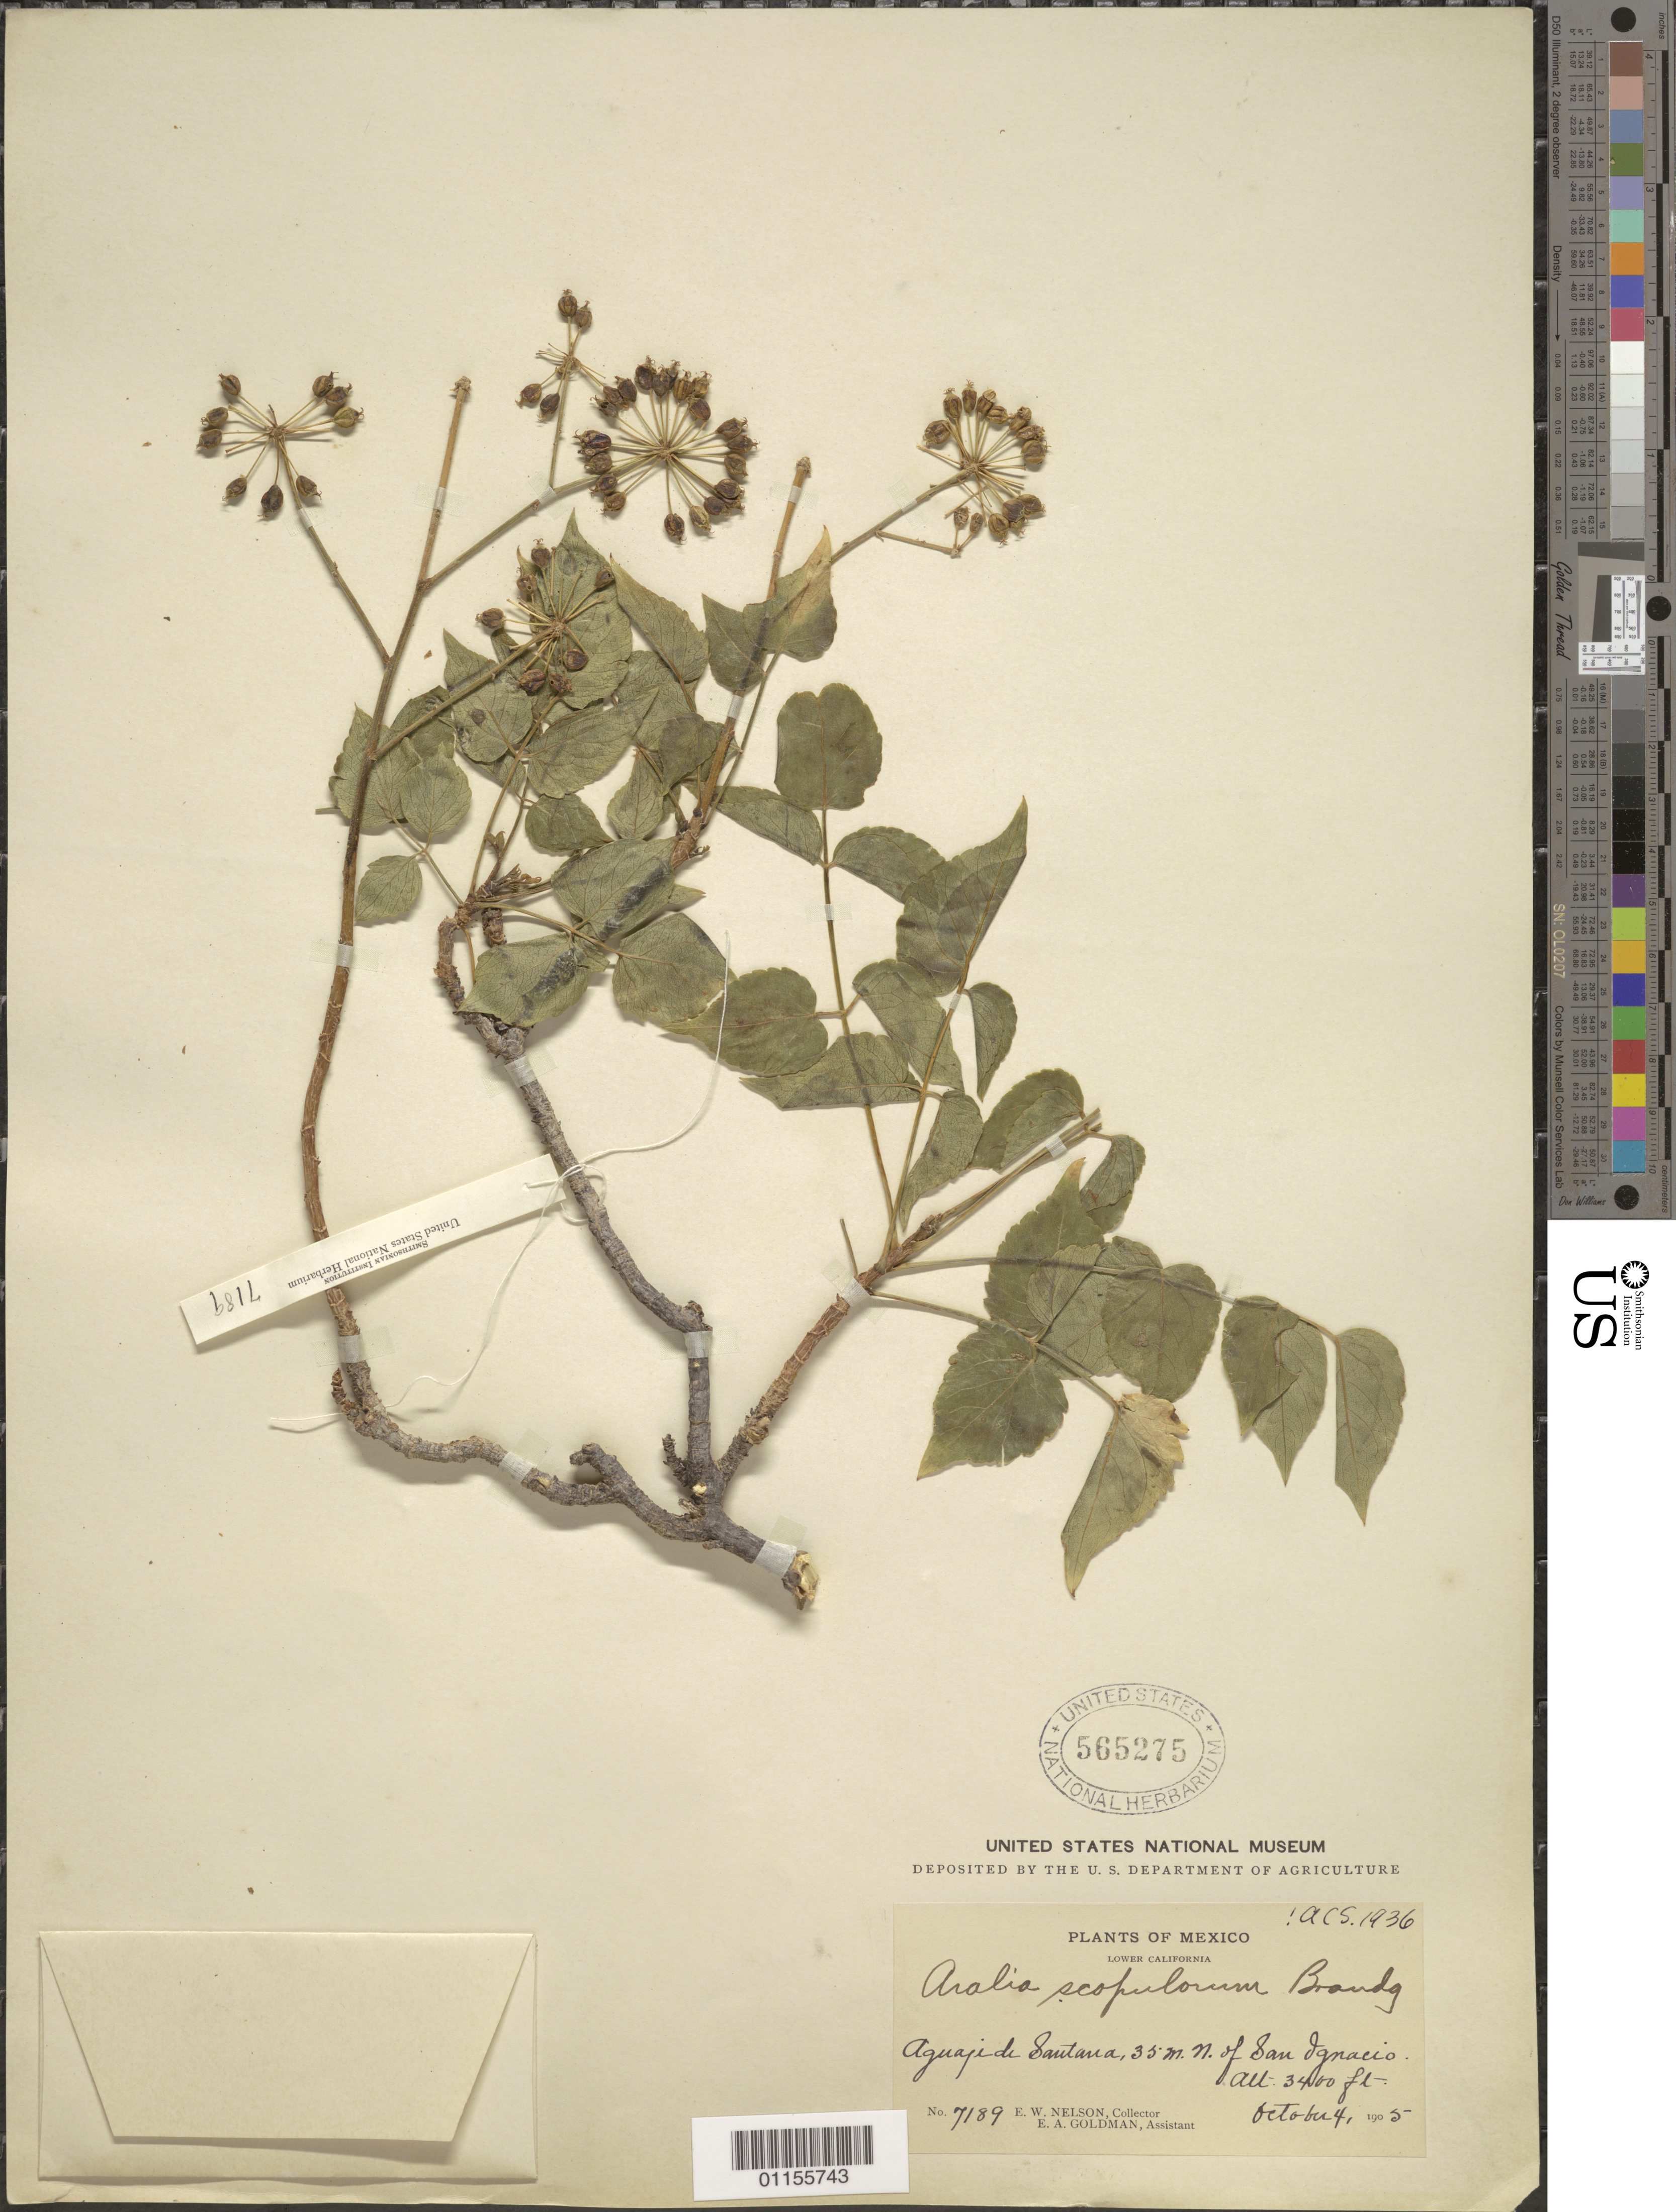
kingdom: Plantae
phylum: Tracheophyta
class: Magnoliopsida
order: Apiales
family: Araliaceae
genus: Aralia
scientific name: Aralia scopulorum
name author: Brandegee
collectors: E. W. Nelson & E. A. Goldman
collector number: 7189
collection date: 1905-10-04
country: Mexico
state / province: Baja California Norte / Baja California Sur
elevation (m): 1036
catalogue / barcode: US 565275